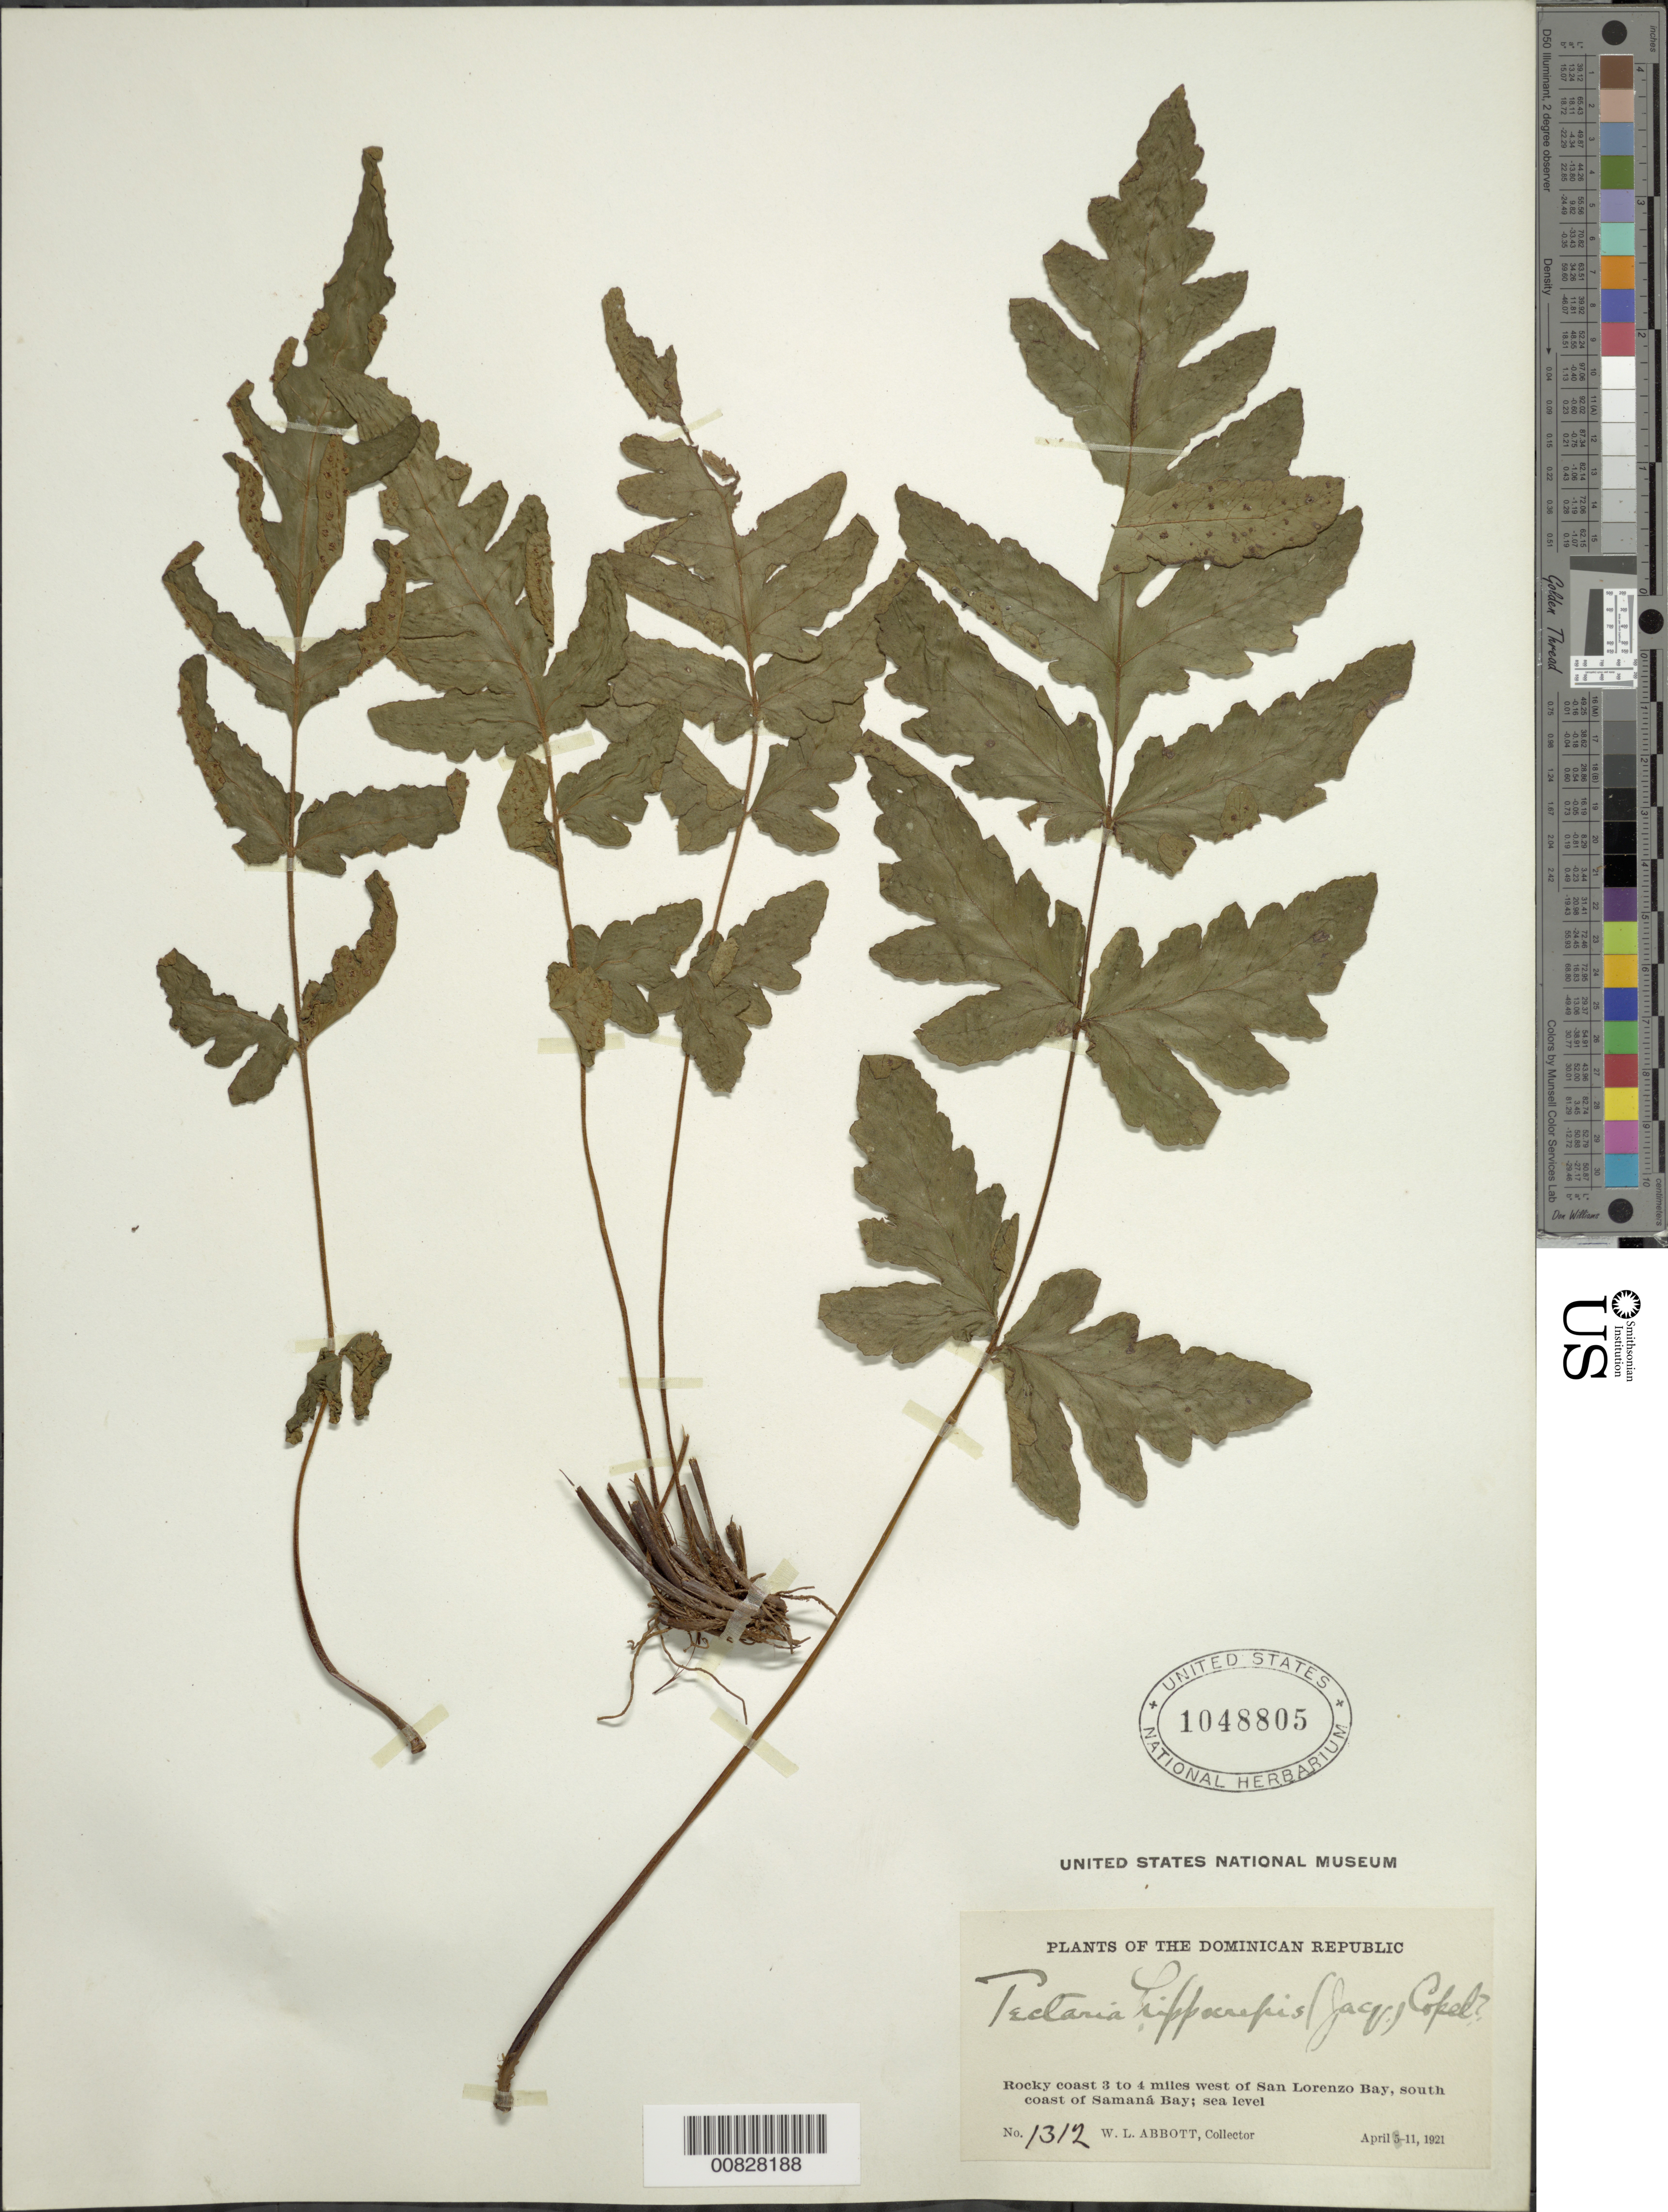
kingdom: Plantae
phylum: Tracheophyta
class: Polypodiopsida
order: Polypodiales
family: Tectariaceae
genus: Tectaria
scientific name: Tectaria cicutaria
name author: (L.) Copel.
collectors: W. L. Abbott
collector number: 1312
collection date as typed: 05 Apr 1921 to 10 Apr 1921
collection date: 1921-04-05/1921-04-10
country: Dominican Republic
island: Hispaniola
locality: San Lorenzo Bay, 3-4 miles W of, S coast of Samaná Bay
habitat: Rocky coast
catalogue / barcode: US 1048805